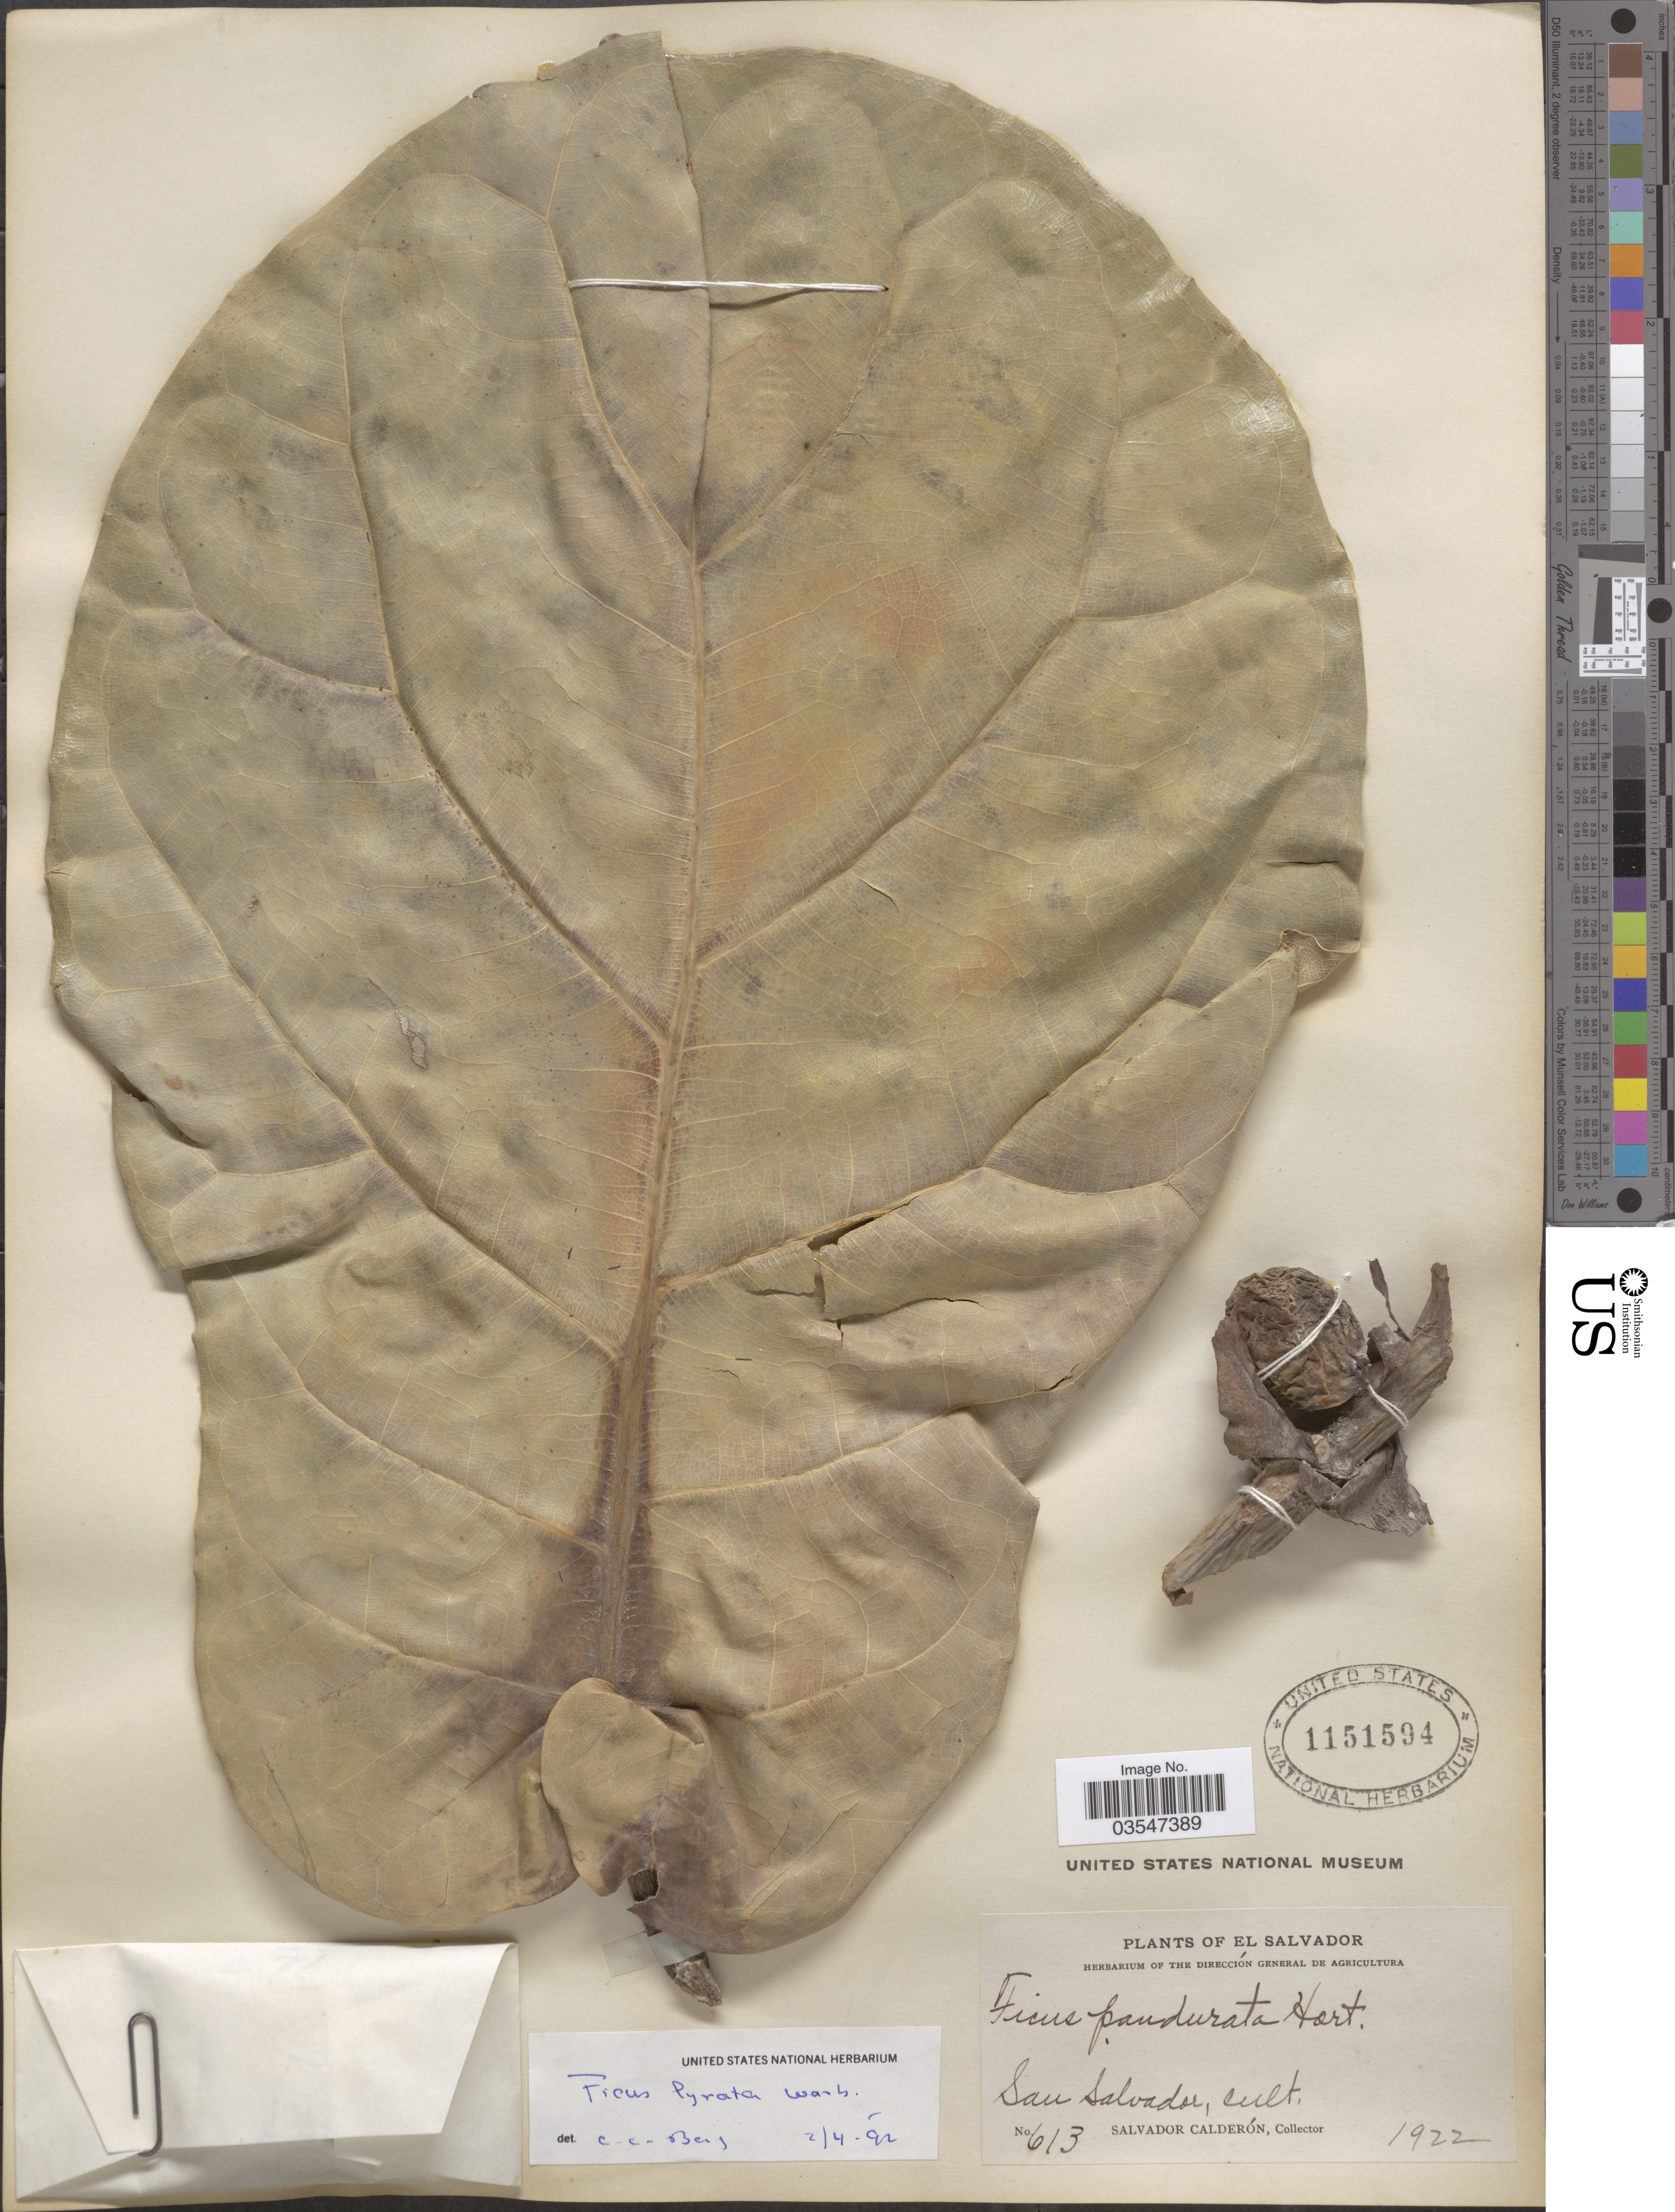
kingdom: Plantae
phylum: Tracheophyta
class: Magnoliopsida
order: Rosales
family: Moraceae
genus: Ficus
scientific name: Ficus lyrata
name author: Warb.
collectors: S. Calderón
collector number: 613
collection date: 1922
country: El Salvador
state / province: San Salvador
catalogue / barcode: US 1151594